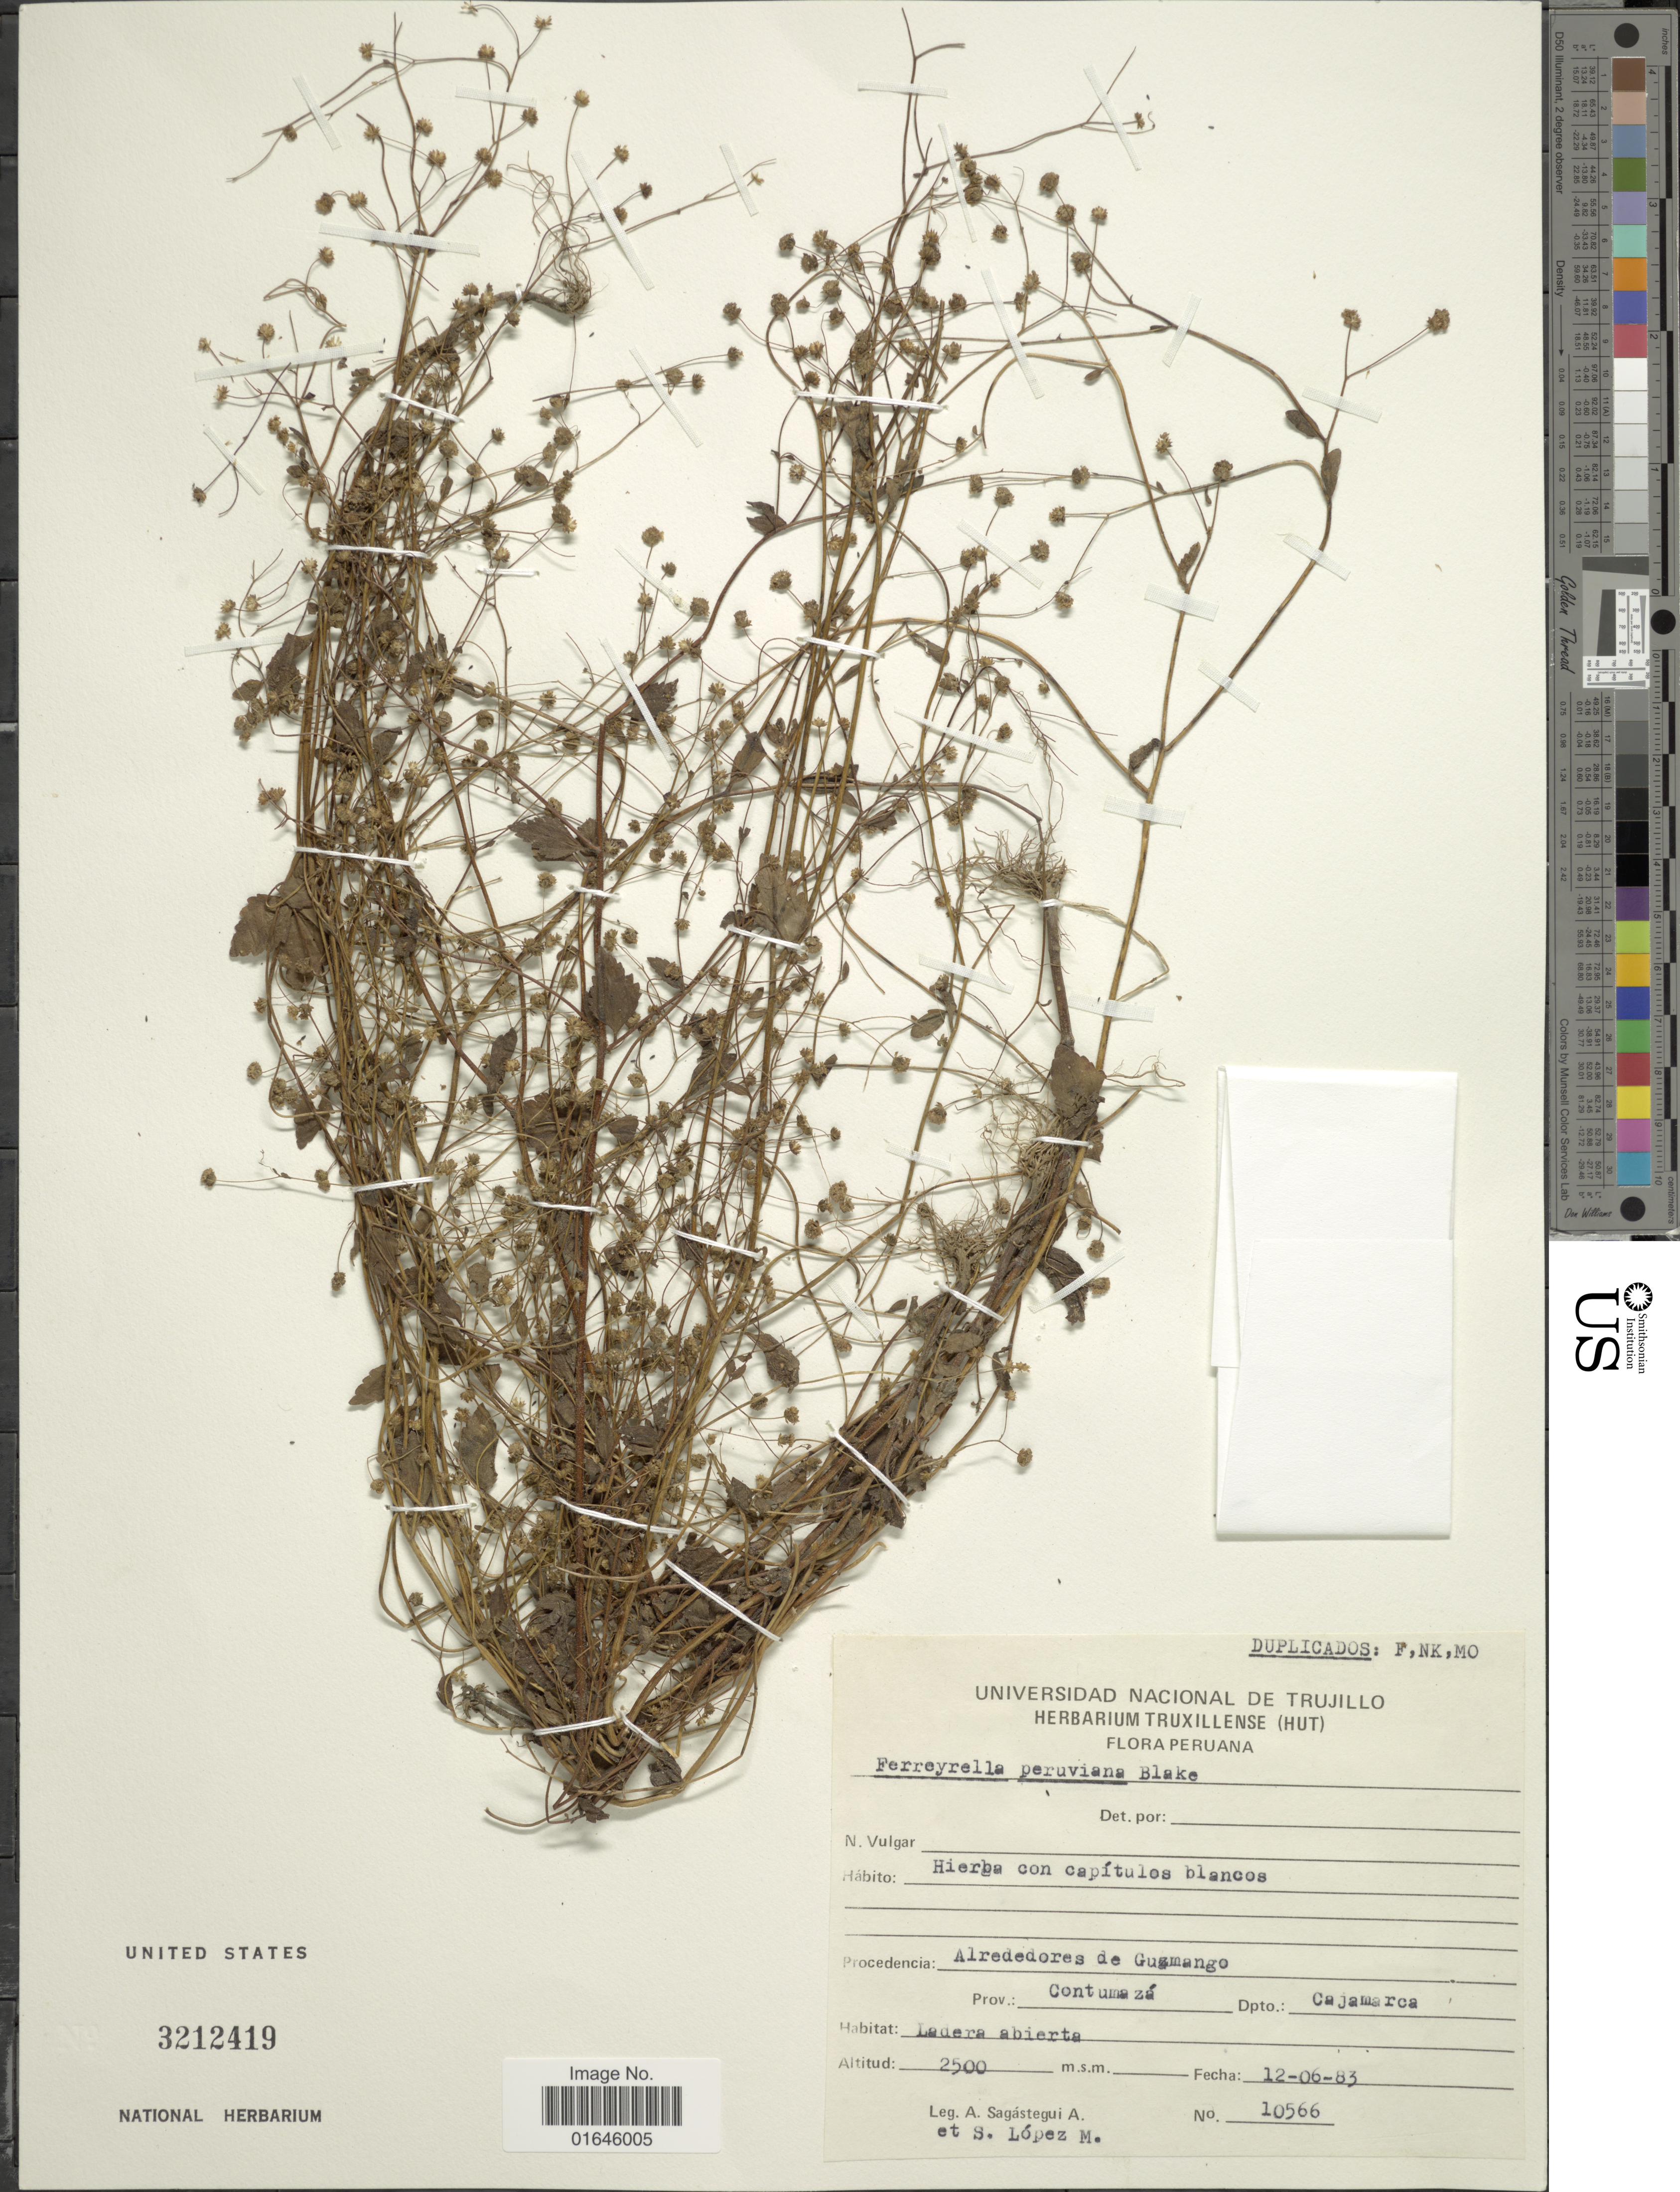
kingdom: Plantae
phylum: Tracheophyta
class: Magnoliopsida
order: Asterales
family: Asteraceae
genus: Ferreyrella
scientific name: Ferreyrella peruviana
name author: S.F. Blake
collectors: A. Sagástegui A. & S. Lopez M.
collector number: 10566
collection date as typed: Transcribed d/m/y: 12/6/83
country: Peru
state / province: Cajamarca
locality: Alrededores de Guzmango, Prov. Contumazá, Dpto. Cajamarca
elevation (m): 2500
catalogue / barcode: US 3212419